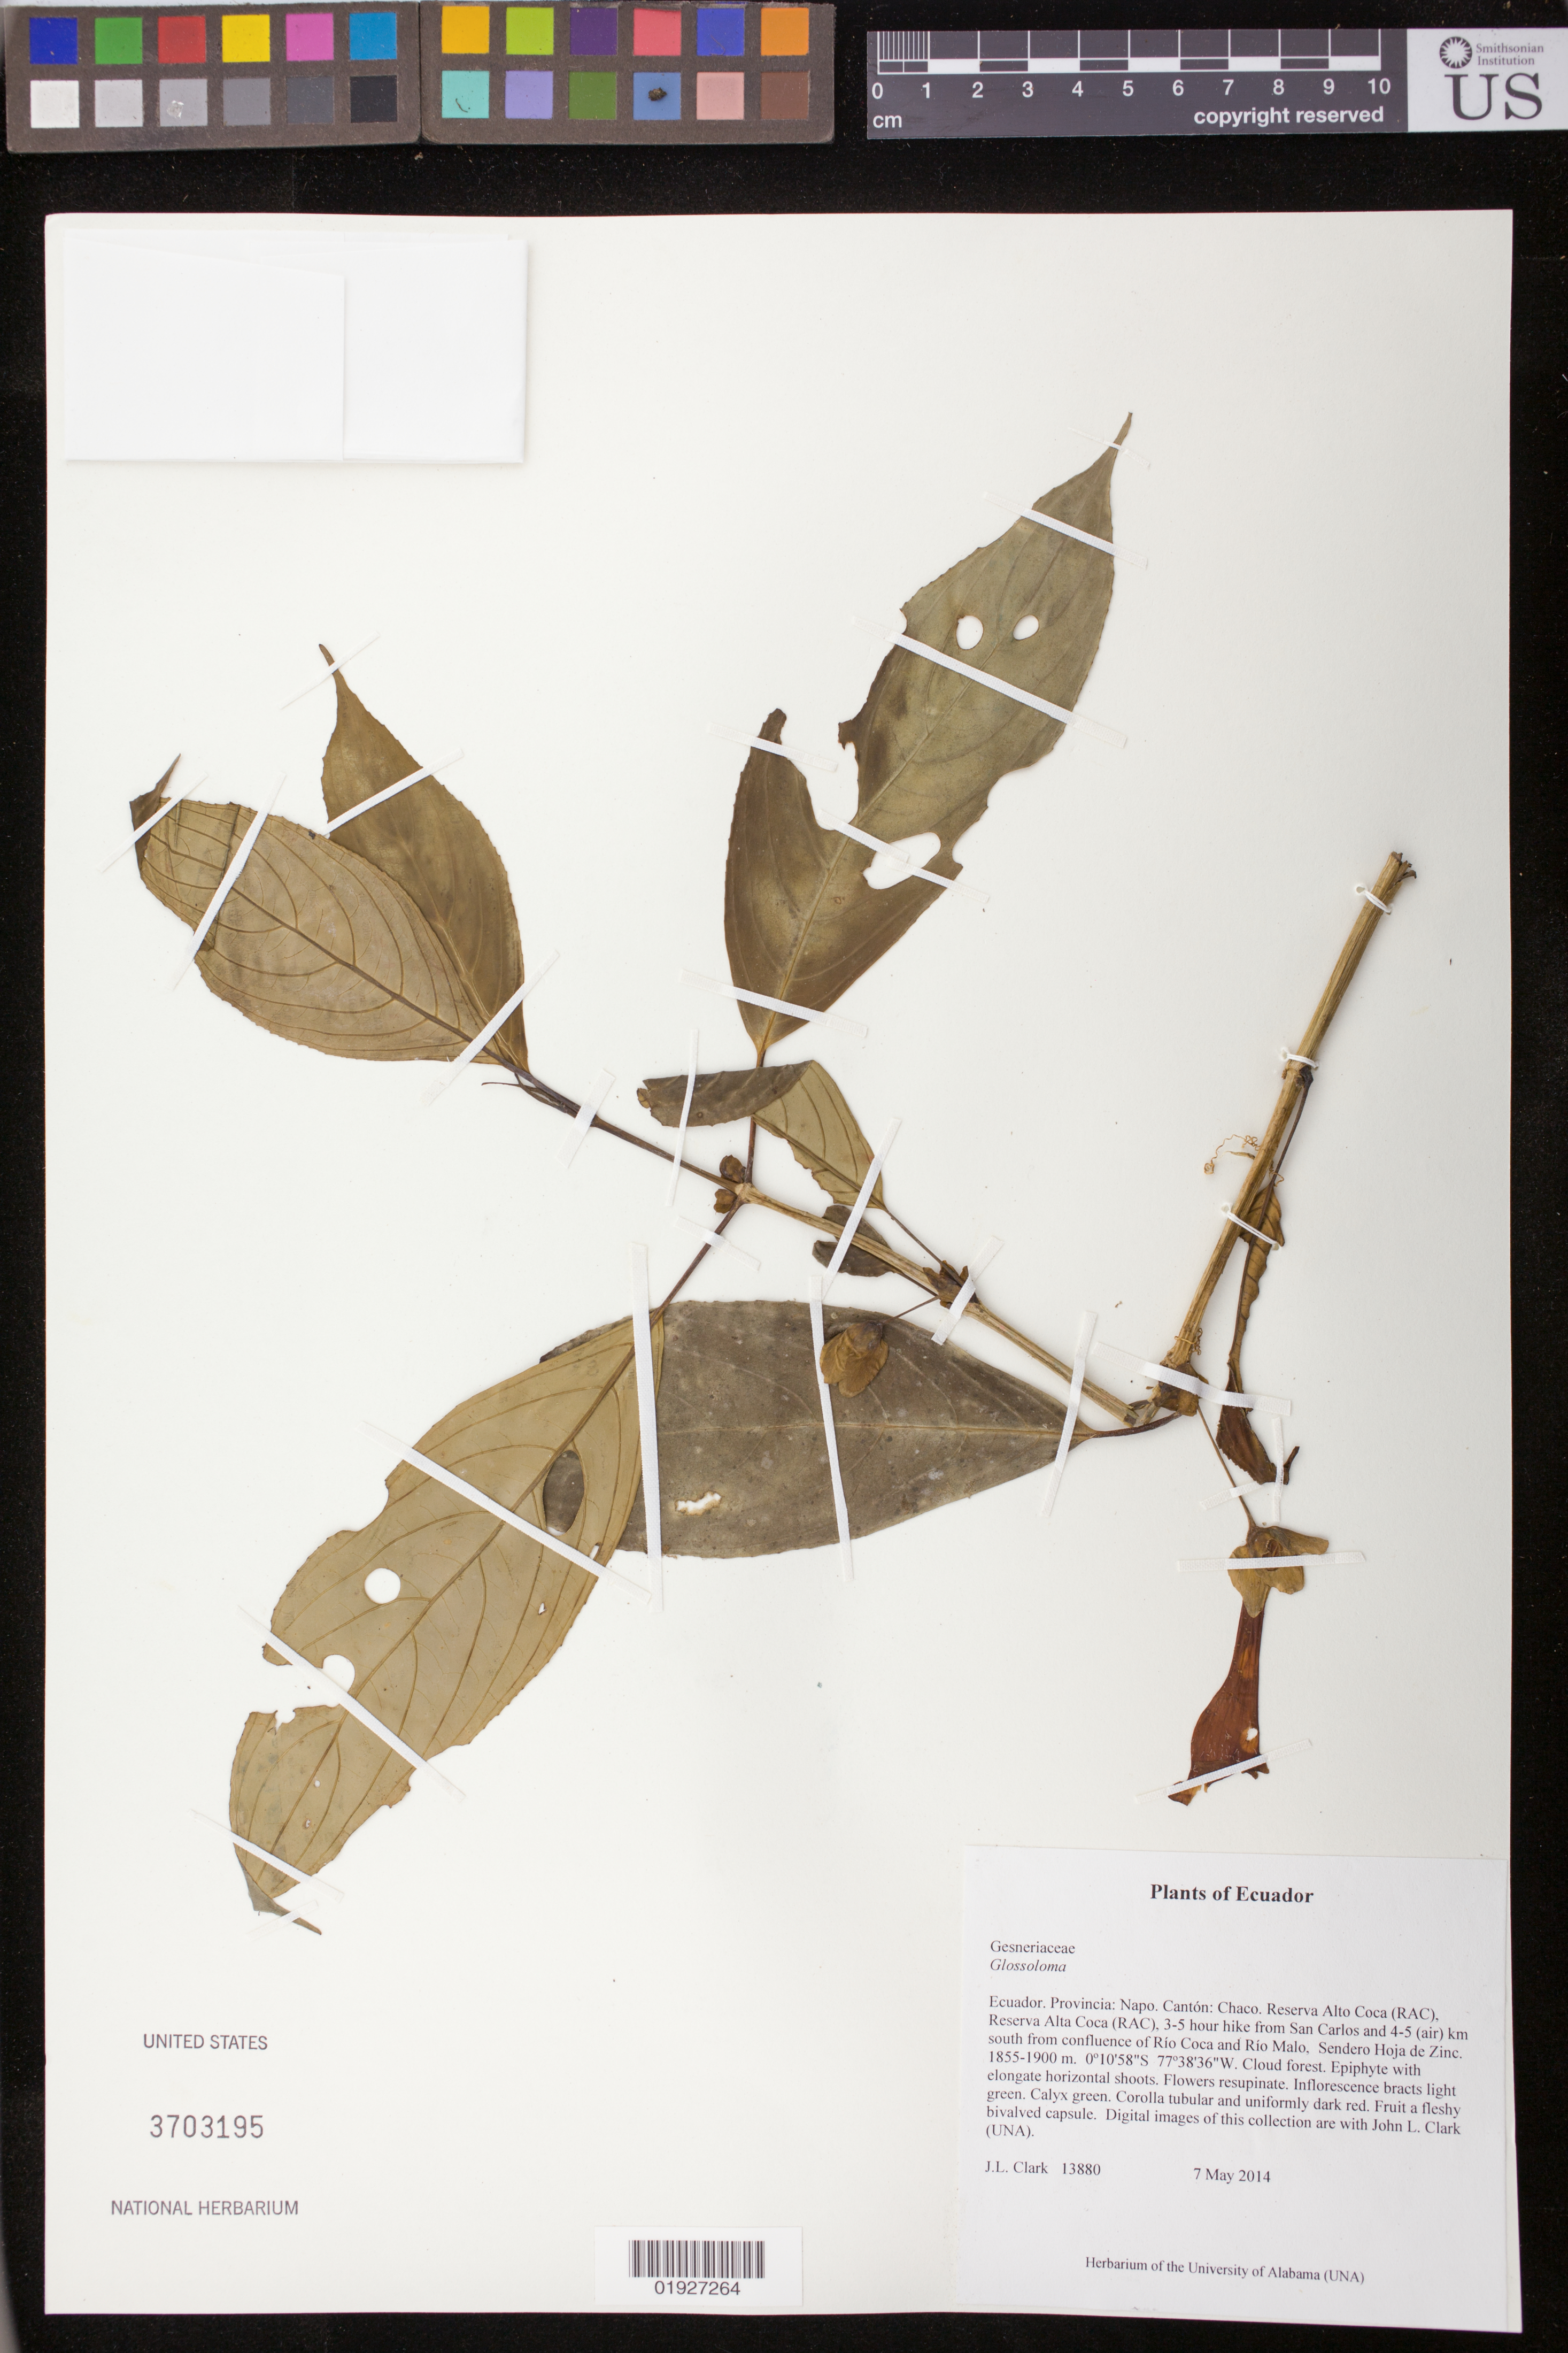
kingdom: Plantae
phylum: Tracheophyta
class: Magnoliopsida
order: Lamiales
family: Gesneriaceae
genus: Glossoloma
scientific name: Glossoloma sp.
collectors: J. L. Clark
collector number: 13880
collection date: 2014-05-07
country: Ecuador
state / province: Napo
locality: Reserva Alto Coca (RAC), 3-5 hour hike from San Carlos and 4-5 (air) km south from confluence of Rio Coca and Rio Malo, Sendero Hoja de Zinc.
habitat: Cloud forest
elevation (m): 1855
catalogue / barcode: US 3703195